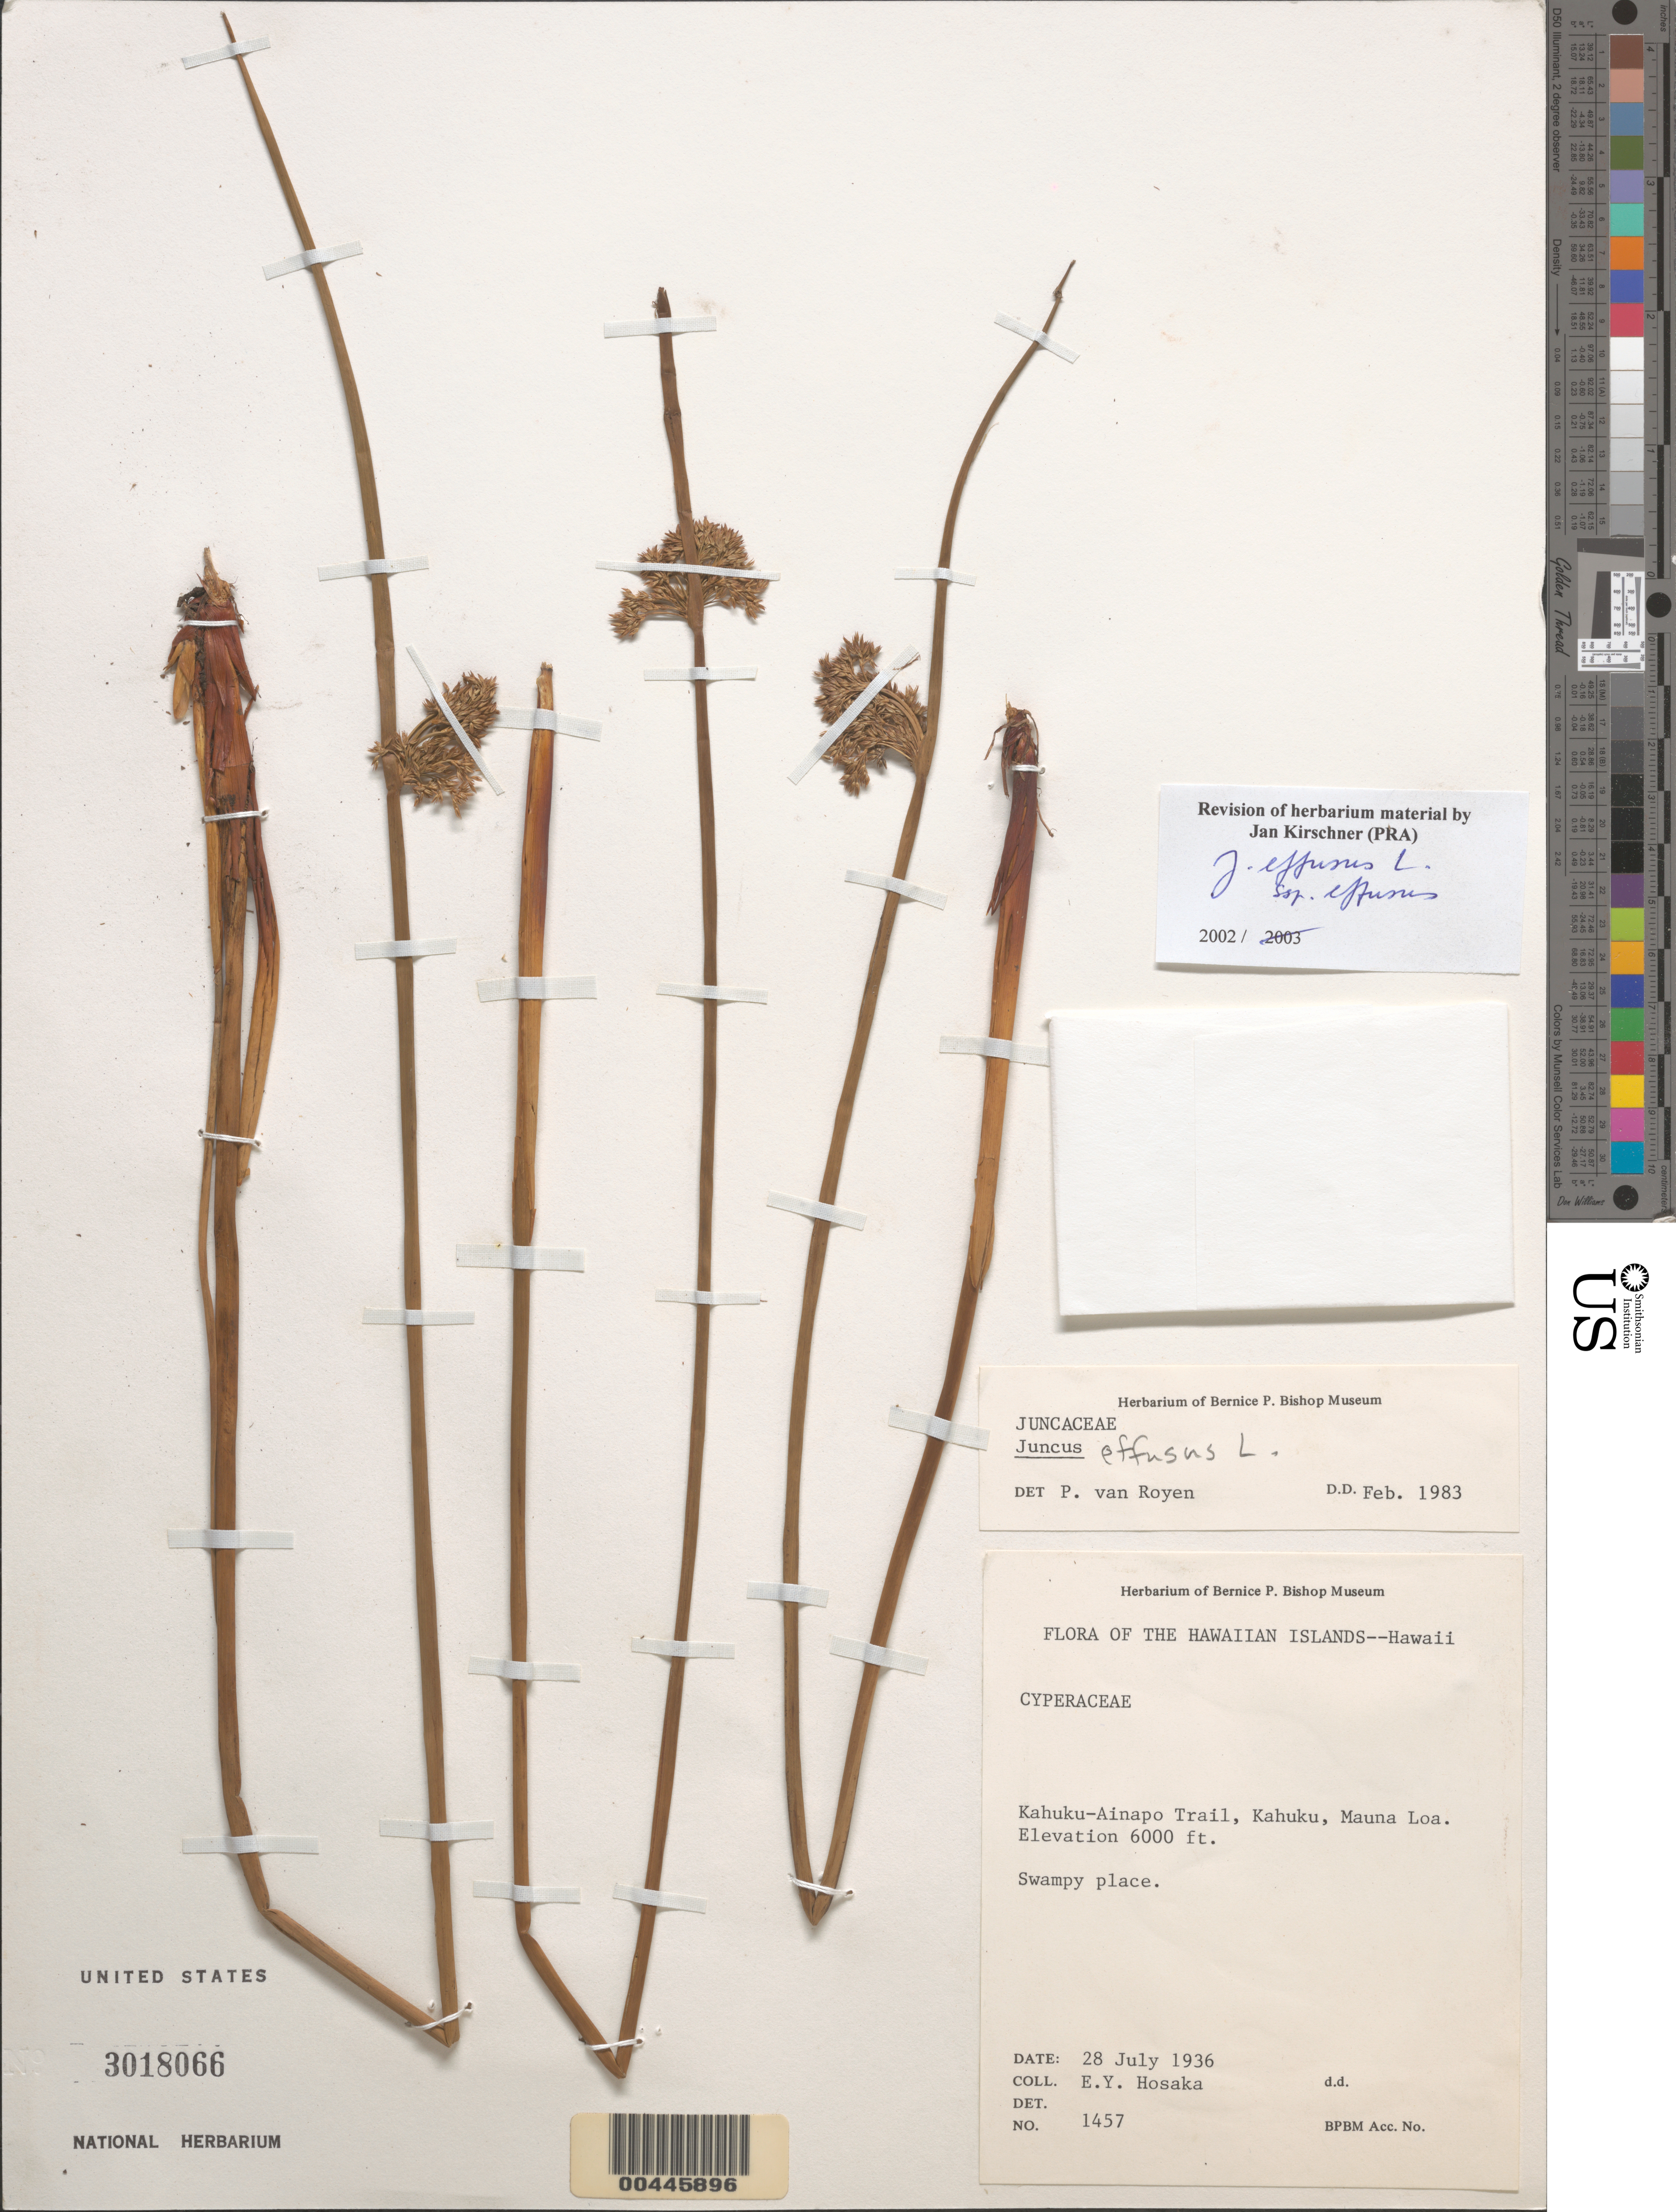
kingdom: Plantae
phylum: Tracheophyta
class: Liliopsida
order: Poales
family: Juncaceae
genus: Juncus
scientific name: Juncus effusus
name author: L.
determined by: van Royen, P.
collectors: E. Y. Hosaka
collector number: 1457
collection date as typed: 28 Jul 1936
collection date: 1936-07-28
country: United States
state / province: Hawaii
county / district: Hawaii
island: Hawaii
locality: Kahuku-Ainapo Trail, Kahuku, Mauna Loa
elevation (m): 1829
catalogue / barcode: US 3018066